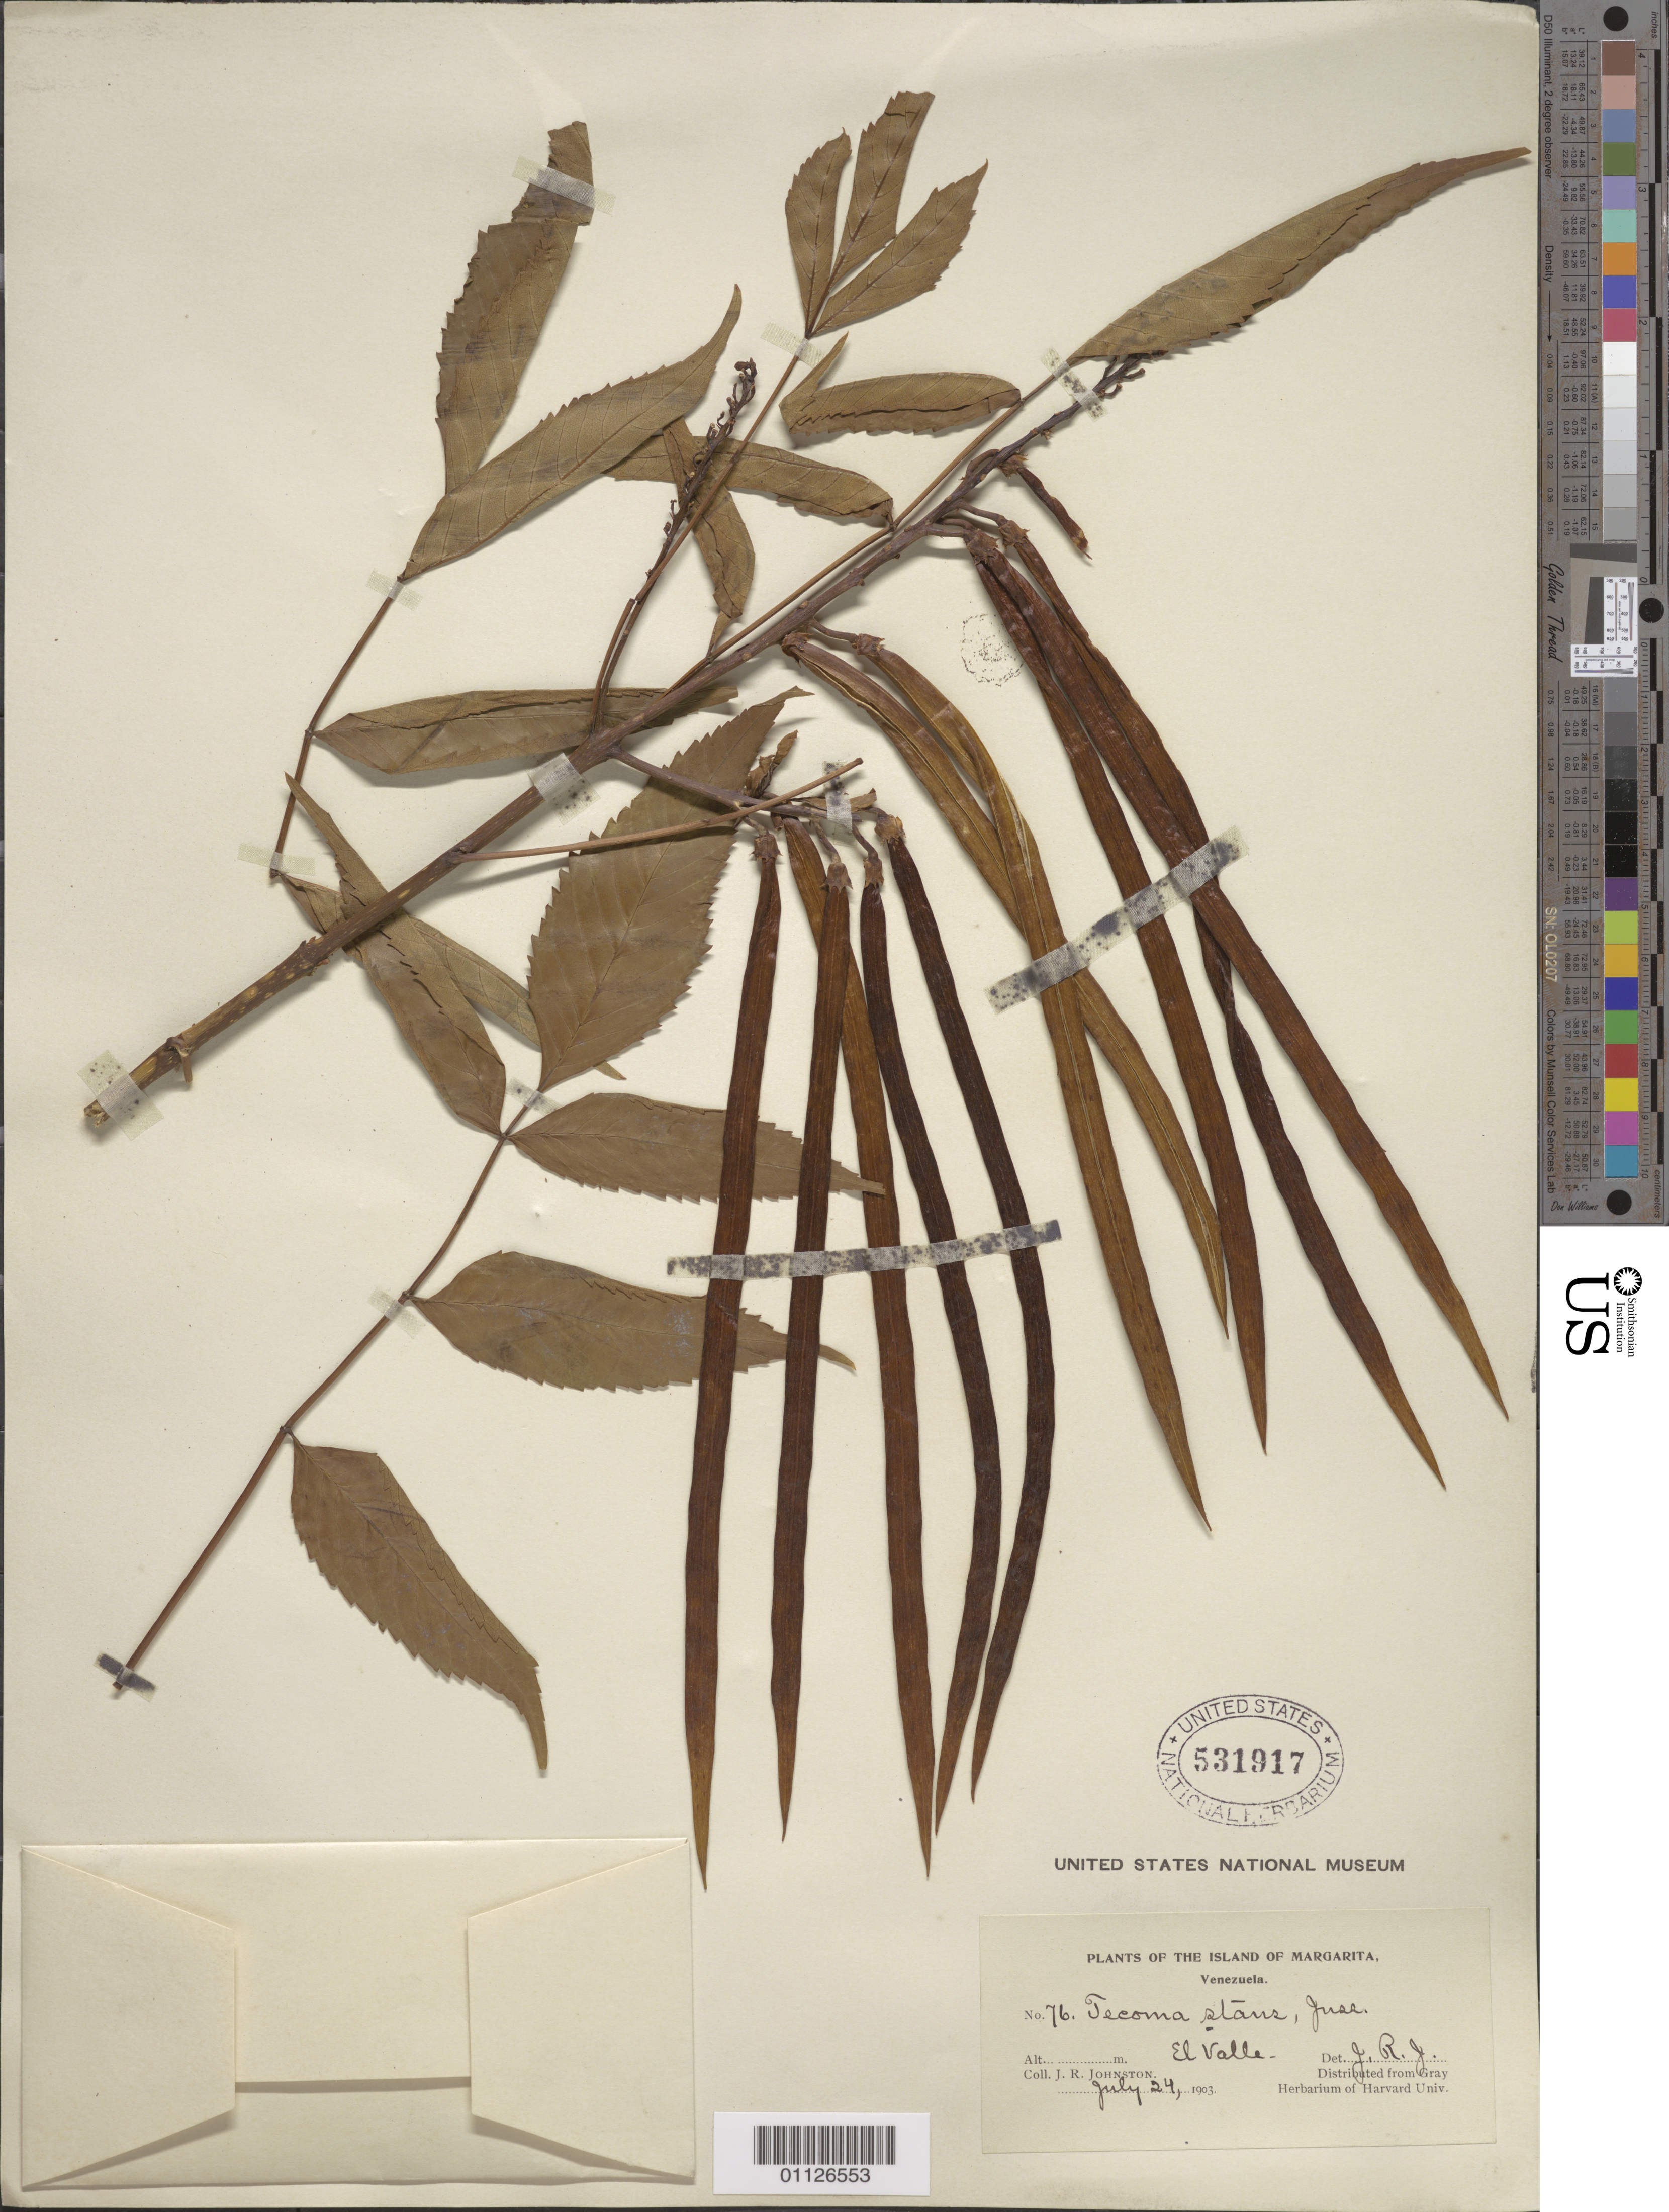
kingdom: Plantae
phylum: Tracheophyta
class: Magnoliopsida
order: Lamiales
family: Bignoniaceae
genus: Tecoma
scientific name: Tecoma stans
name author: (L.) Juss. ex Kunth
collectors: J. Johnston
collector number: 76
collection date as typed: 24 Jul 1903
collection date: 1903-07-24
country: Venezuela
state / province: Nueva Esparta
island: Margarita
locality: El Valle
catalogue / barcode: US 531917